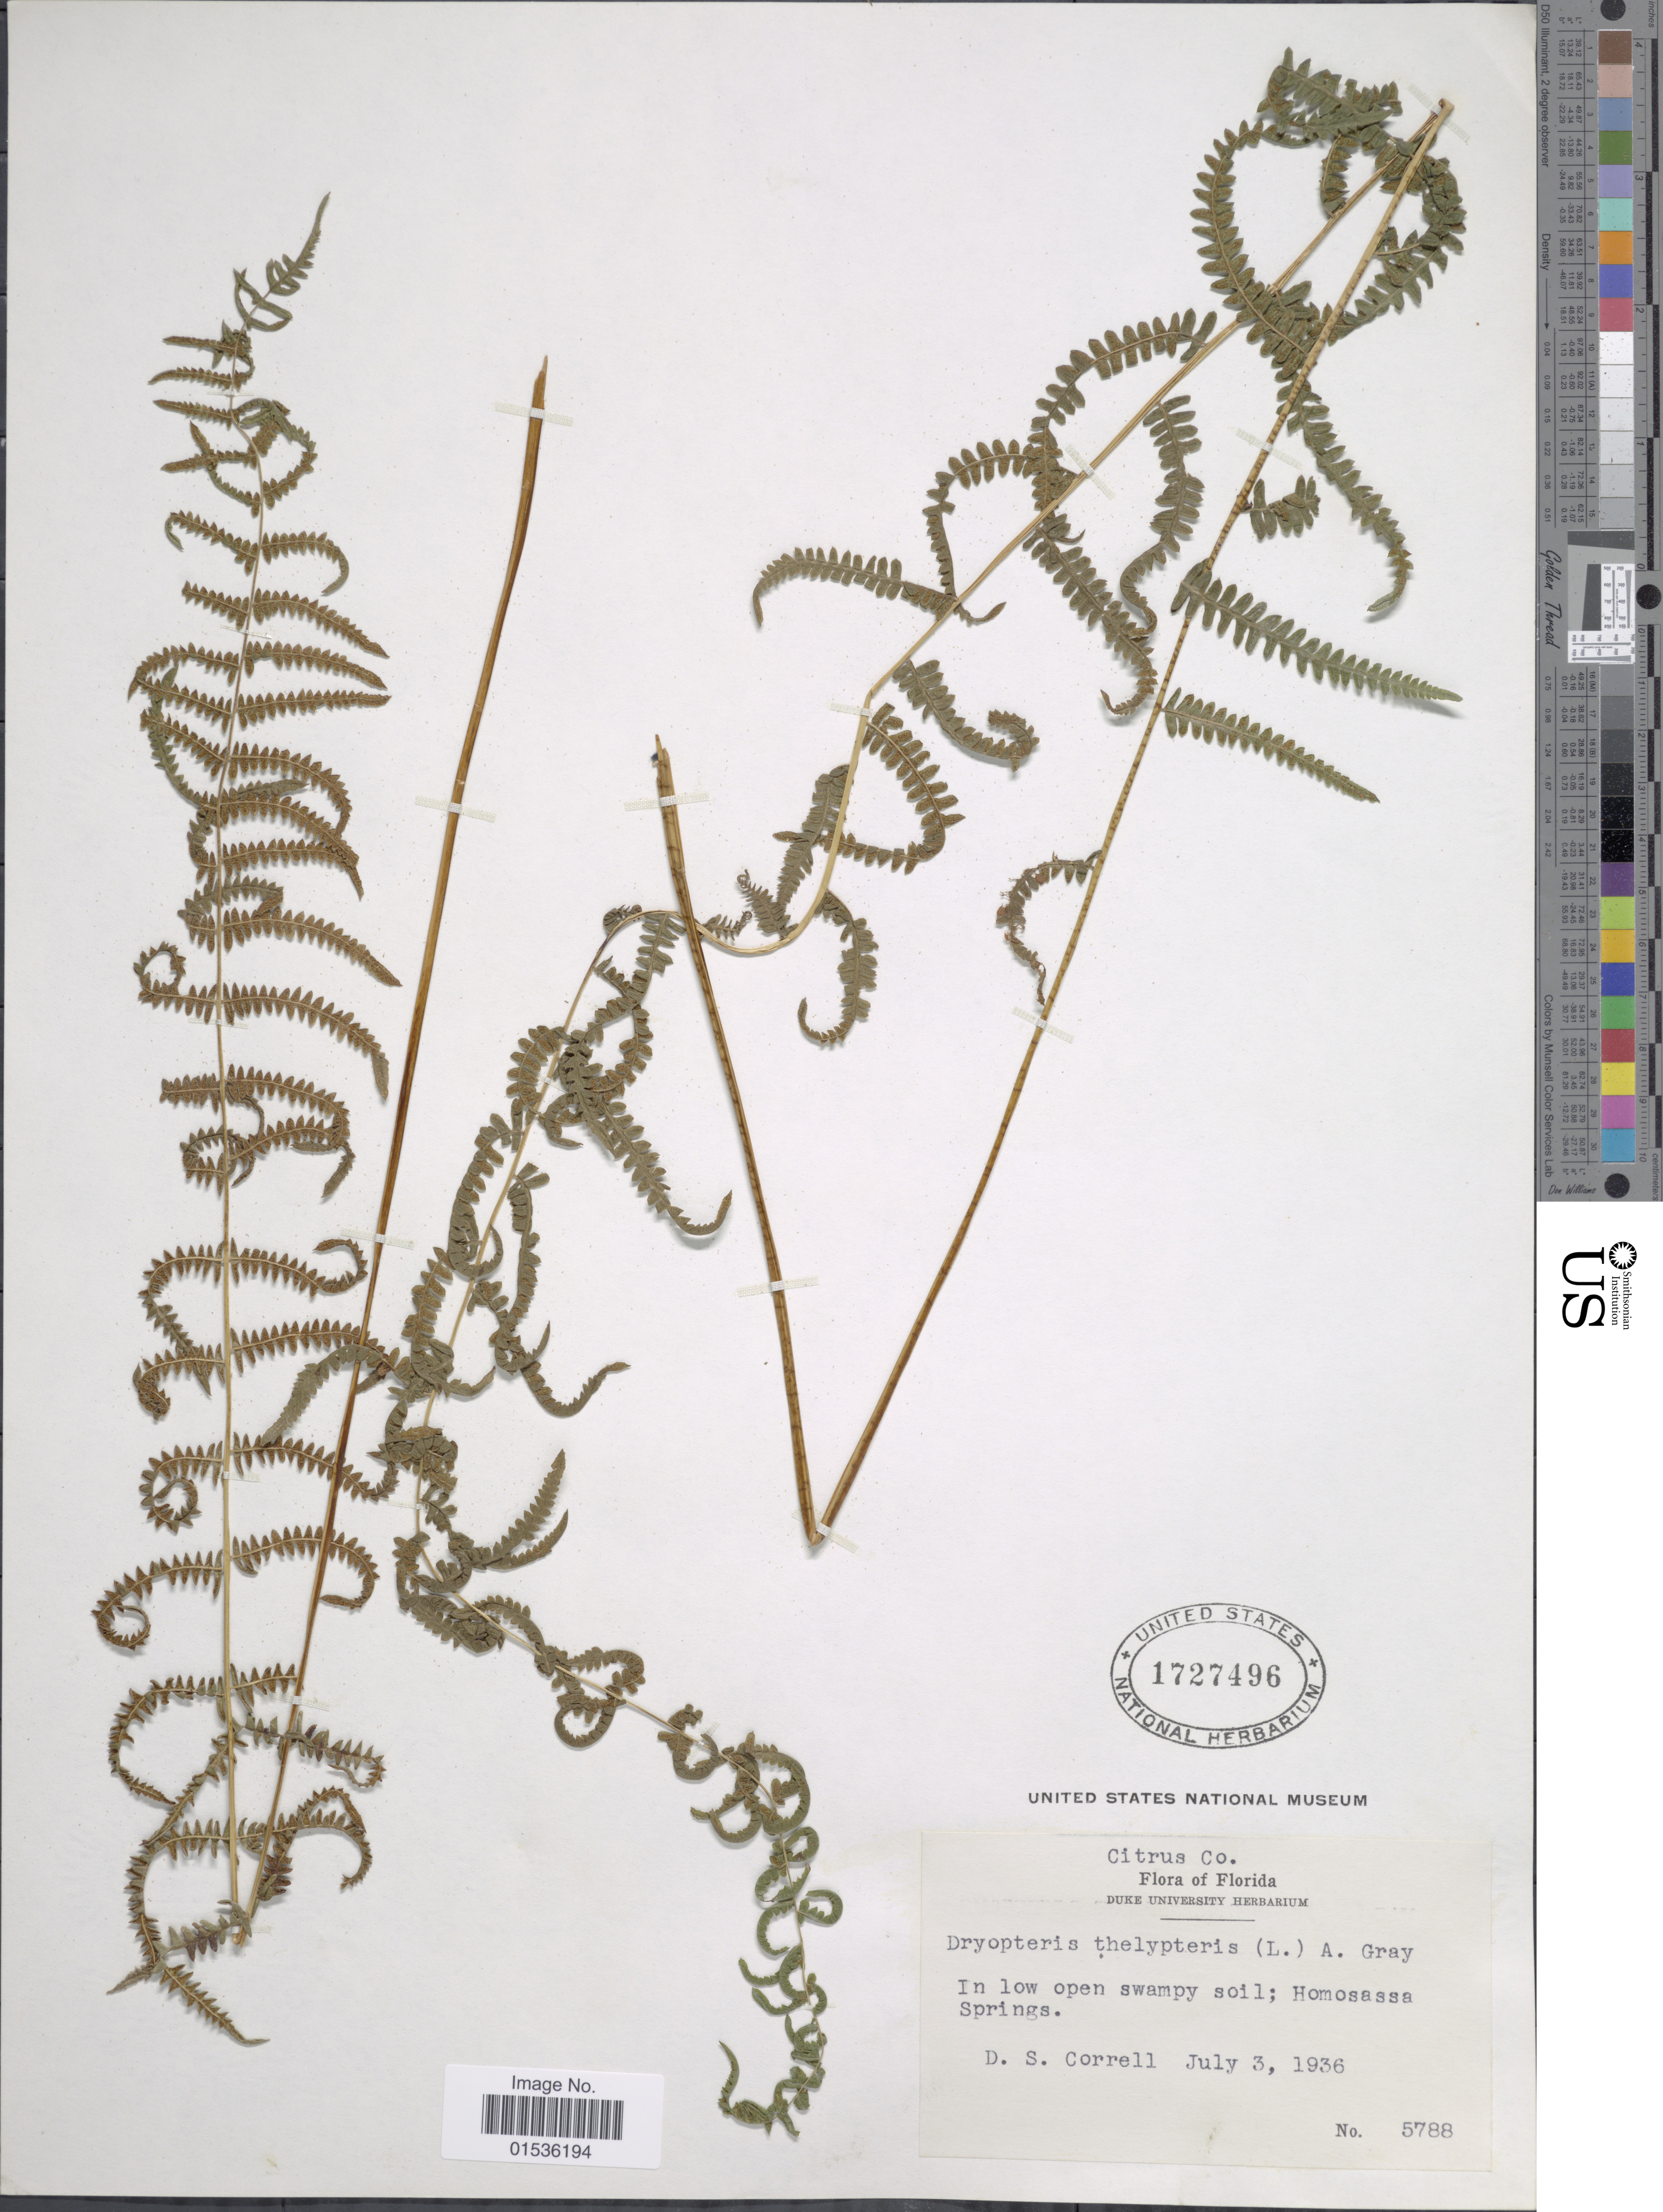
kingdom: Plantae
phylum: Tracheophyta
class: Polypodiopsida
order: Polypodiales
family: Thelypteridaceae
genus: Phegopteris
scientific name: Phegopteris connectilis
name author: (Michx.) Watt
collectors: D. S. Correll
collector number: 5788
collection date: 1936-07-03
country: United States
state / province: Florida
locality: Citrus Co, Florida, Homosassa Springs.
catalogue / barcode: US 1727496